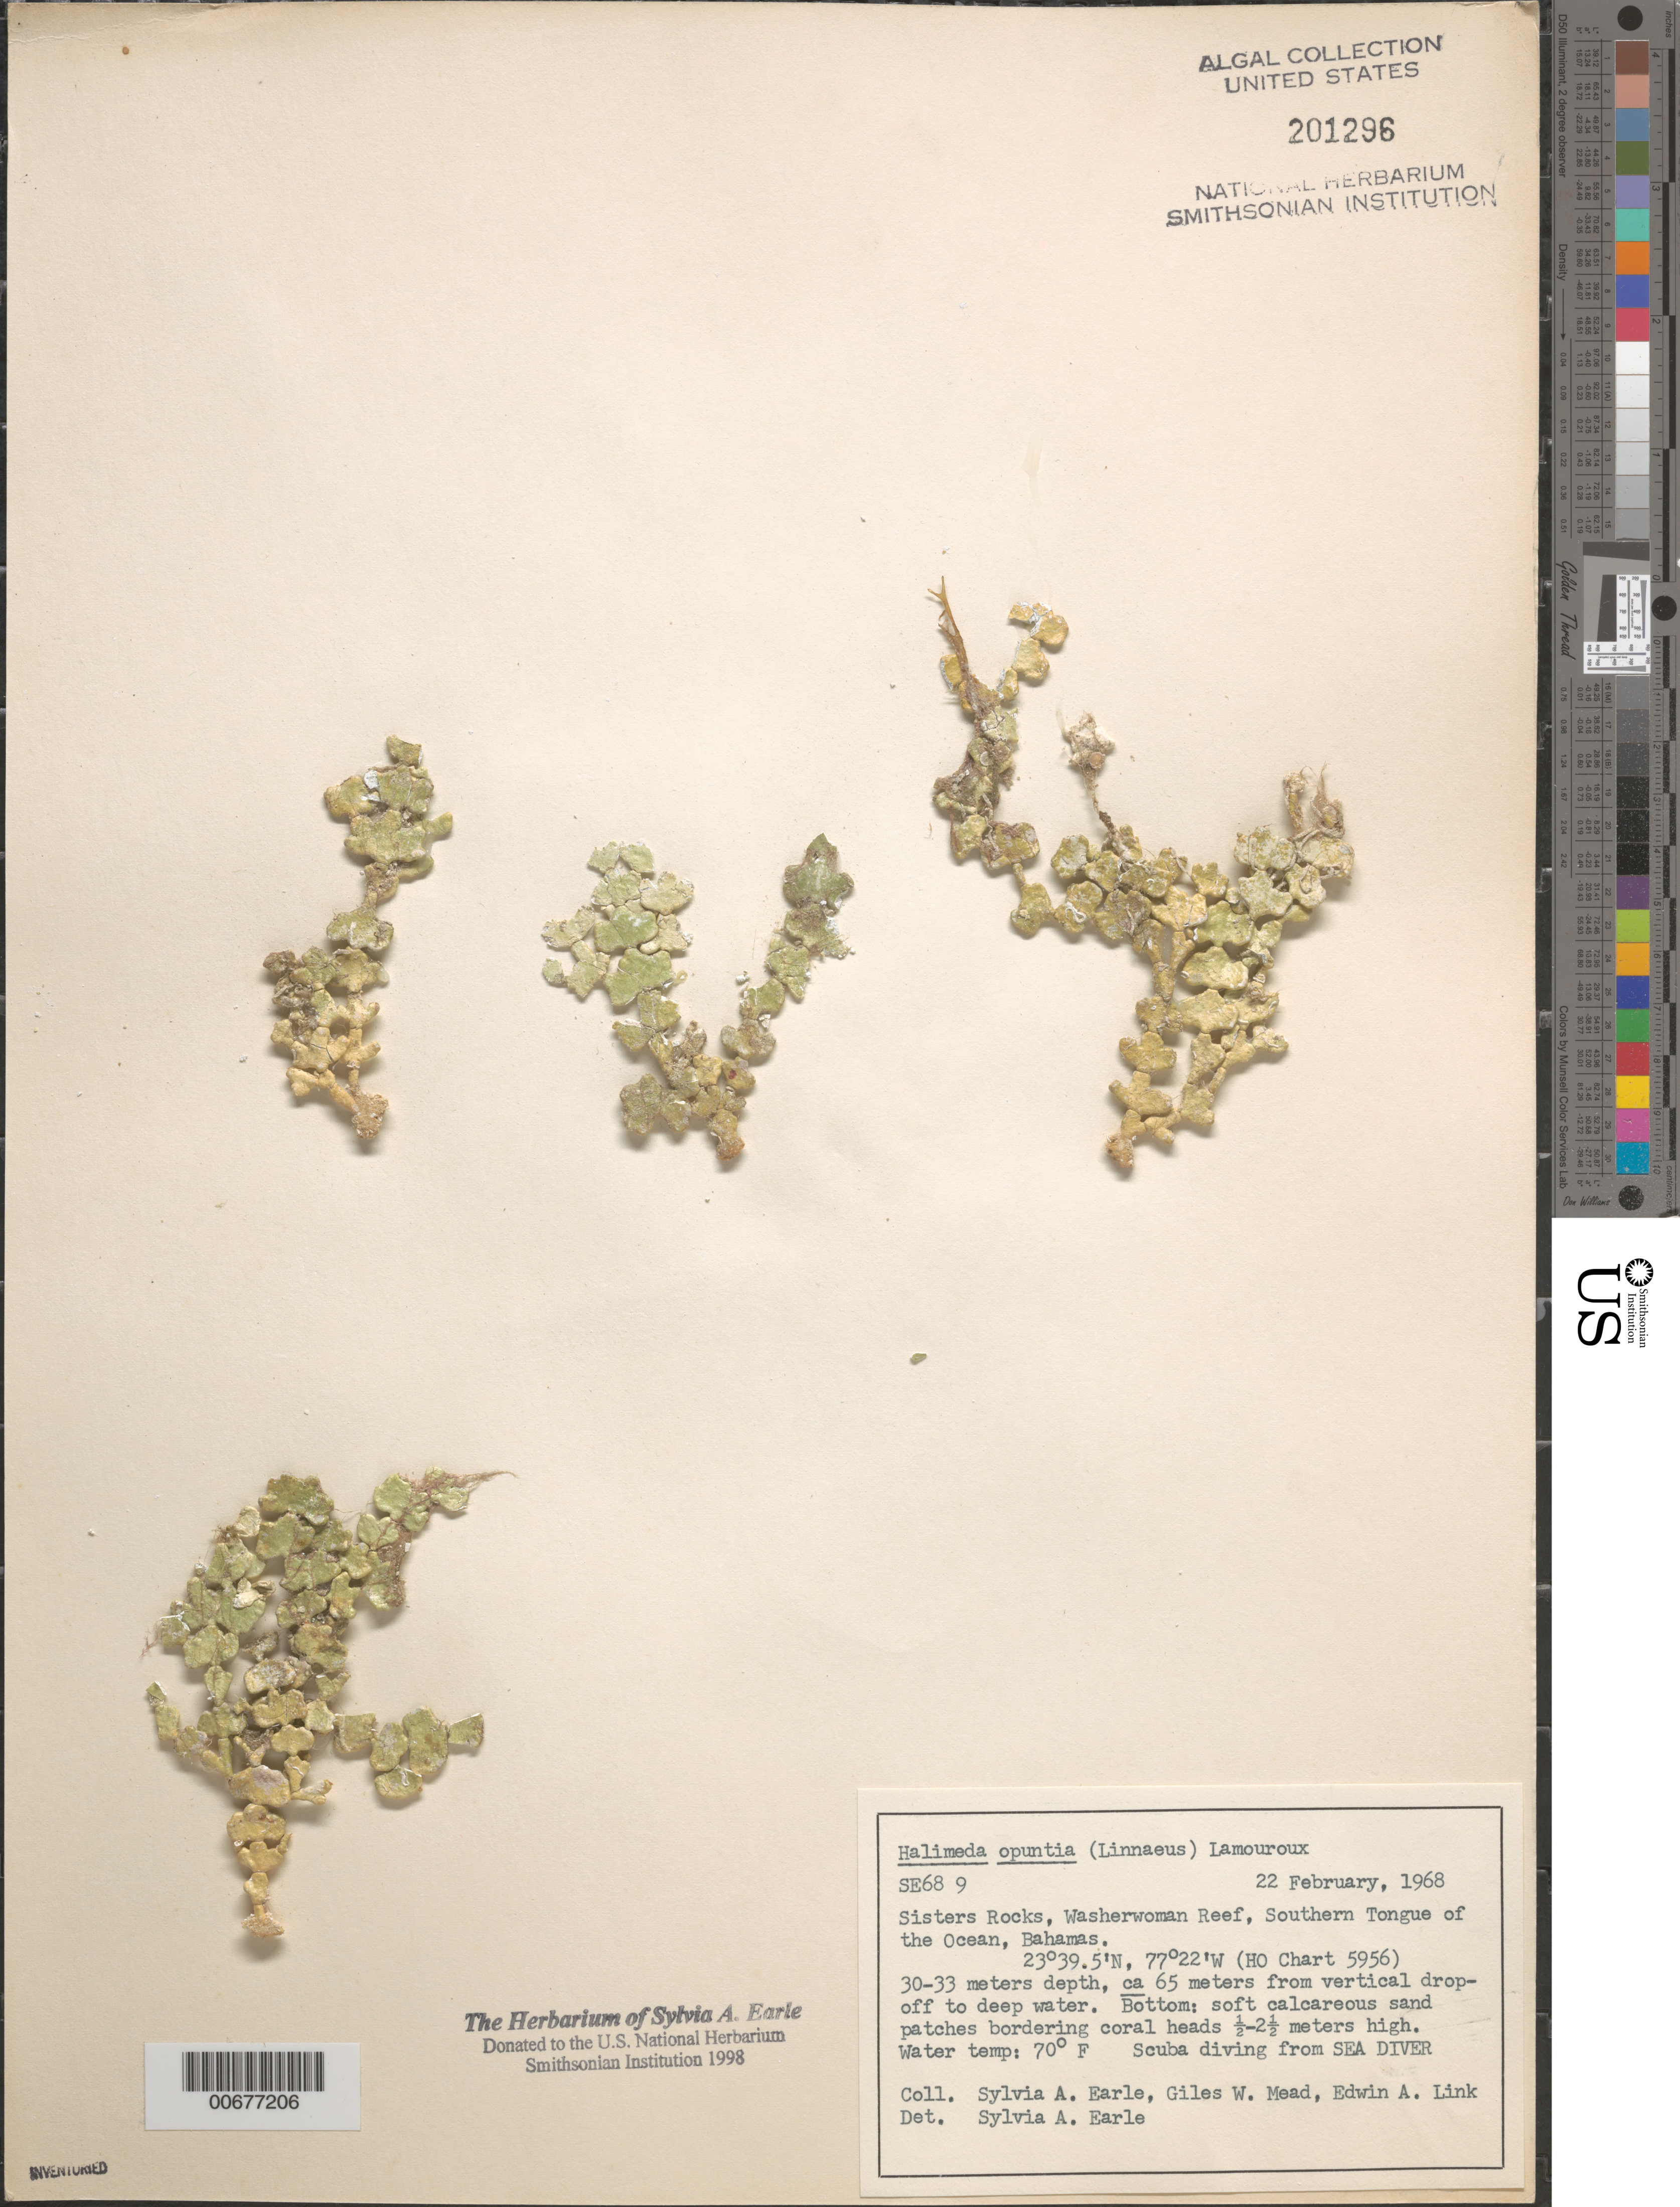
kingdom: Plantae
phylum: Chlorophyta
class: Ulvophyceae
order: Bryopsidales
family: Halimedaceae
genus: Halimeda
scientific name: Halimeda opuntia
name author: (L.) J.V.Lamouroux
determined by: Earle, S. A.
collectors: S. A. Earle, G. W. Mead & E. A. Link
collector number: SE 689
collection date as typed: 22 Feb 1968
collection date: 1968-02-22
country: Bahamas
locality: Sisters Rocks, Washerwoman Reef, Southern Tongue of the Ocean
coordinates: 23 39.5' N, 77 22' W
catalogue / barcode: US 201296